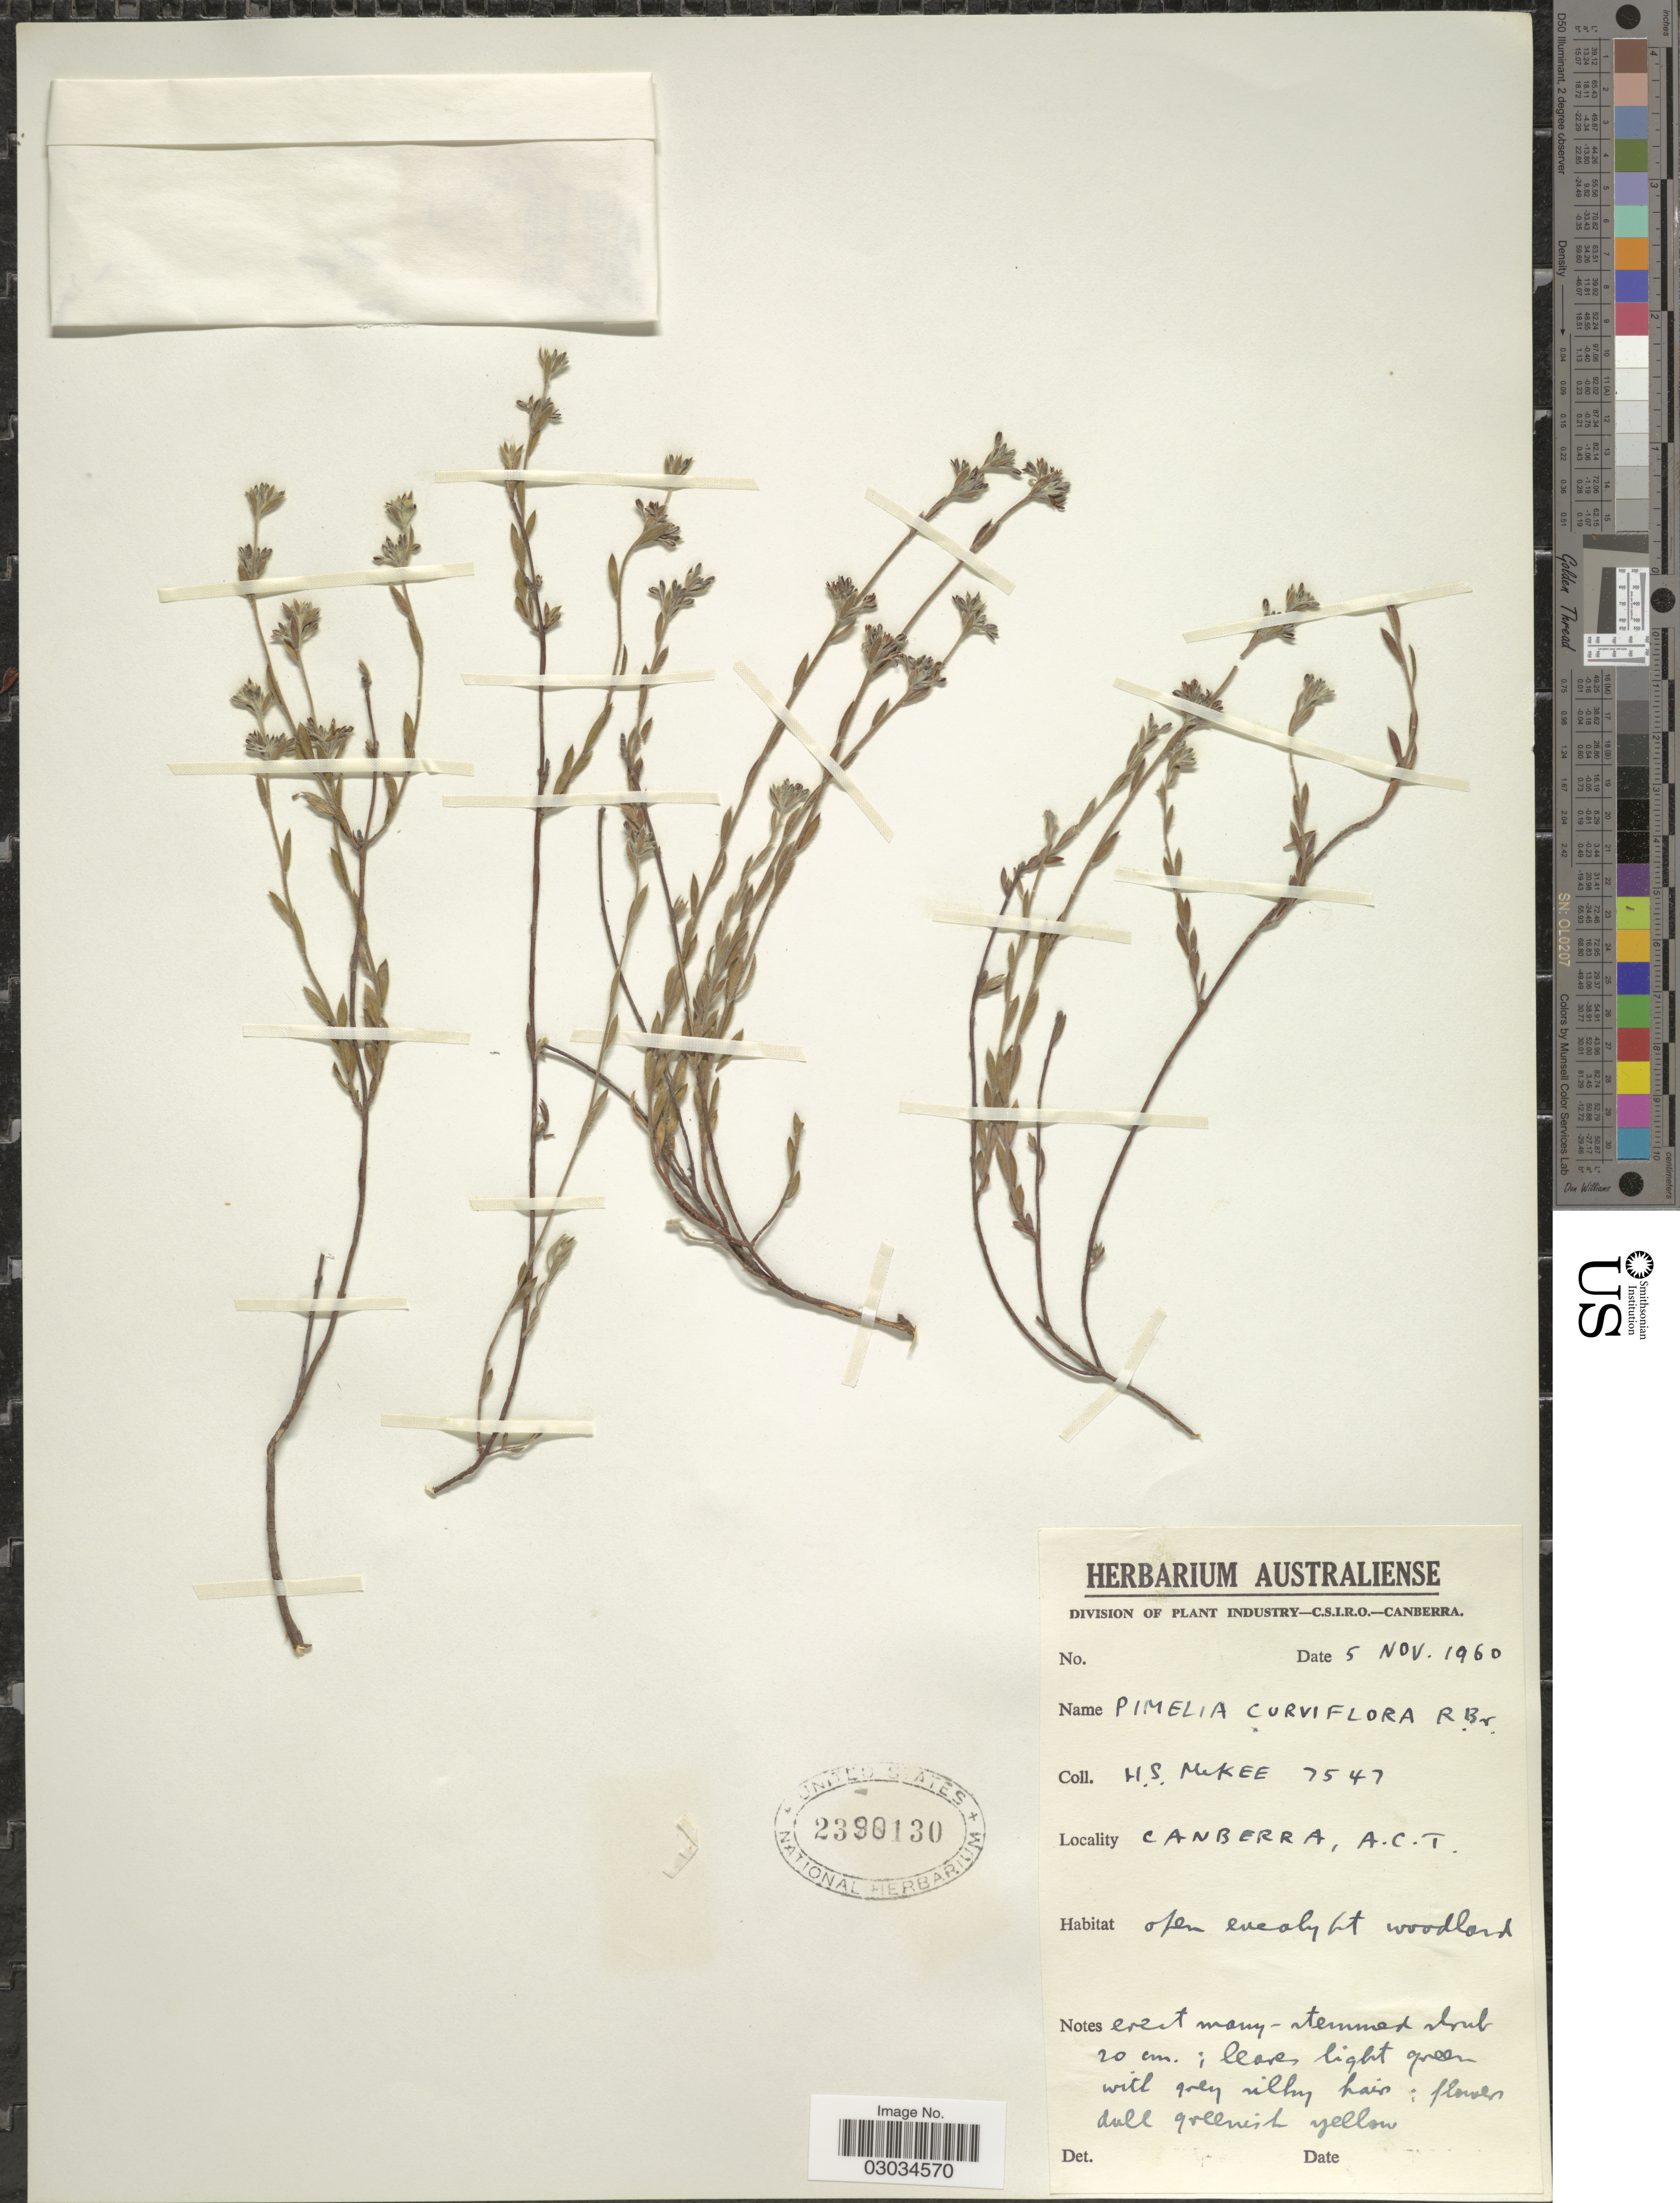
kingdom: Plantae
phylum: Tracheophyta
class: Magnoliopsida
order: Malvales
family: Thymelaeaceae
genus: Pimelea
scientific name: Pimelea curviflora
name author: R. Br.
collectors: H. S. McKee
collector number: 7547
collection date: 1960-11-05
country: Australia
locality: Canbera, A.C.T.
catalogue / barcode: US 2390130